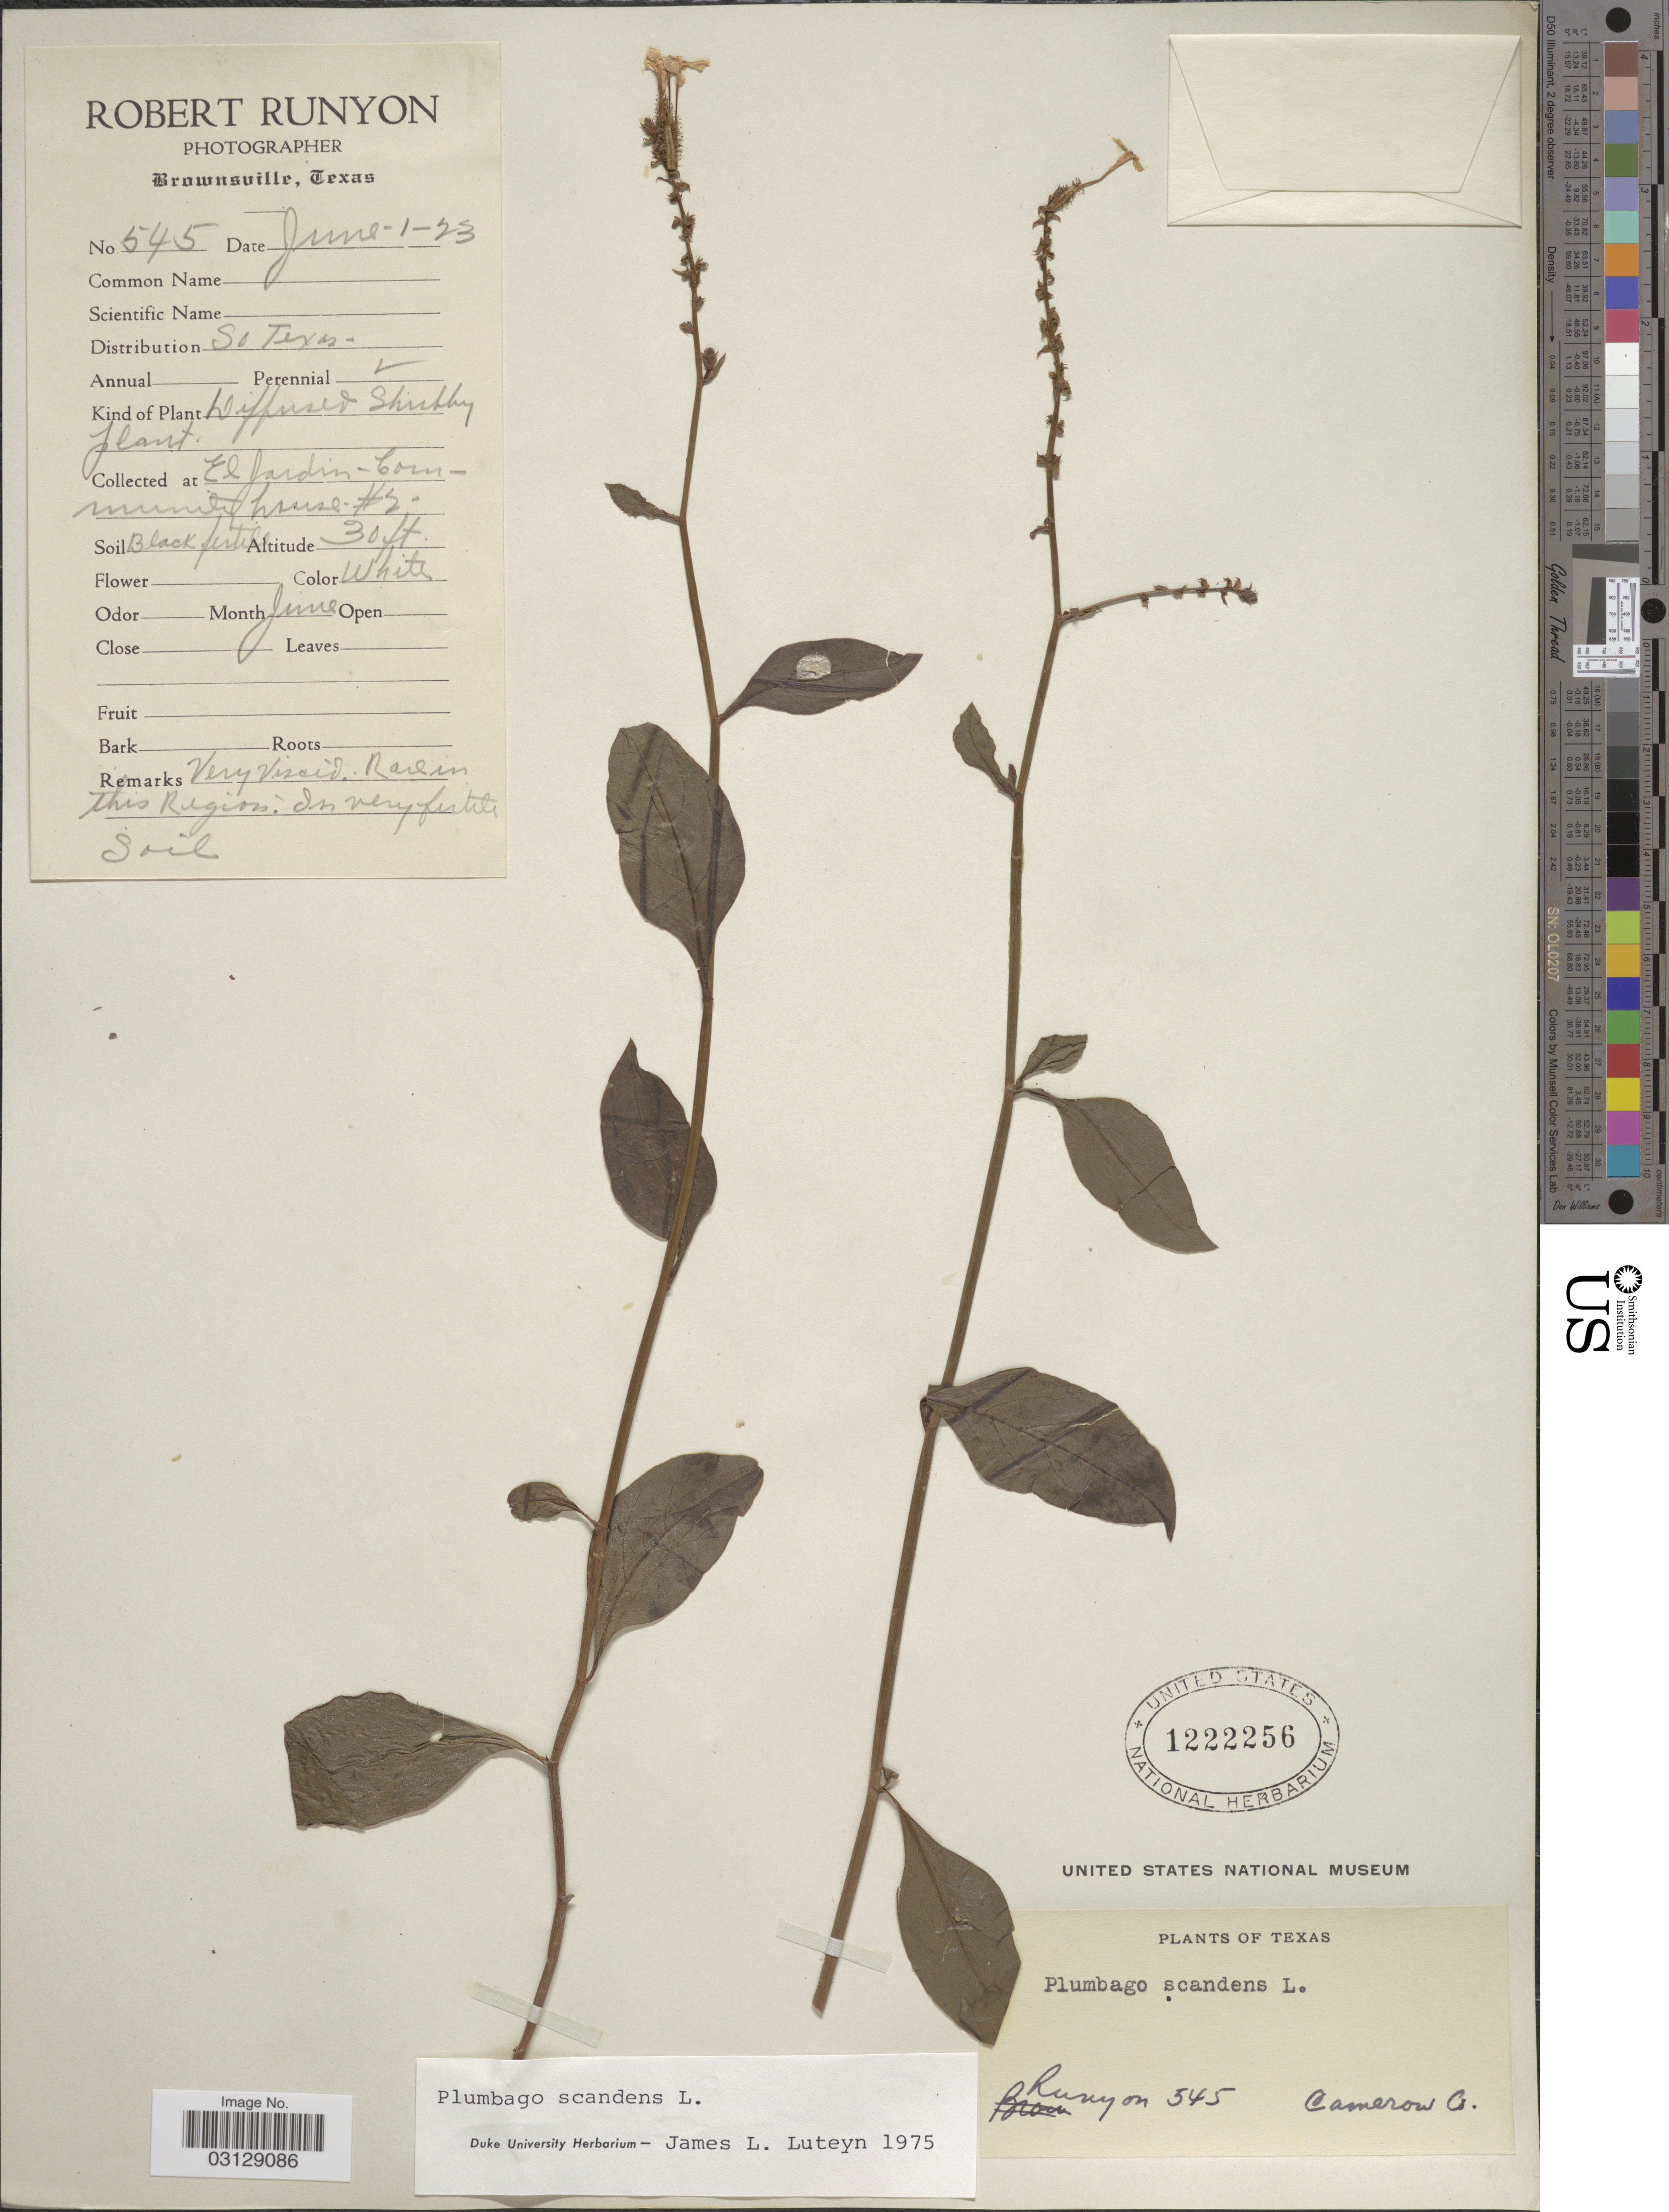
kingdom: Plantae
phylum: Tracheophyta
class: Magnoliopsida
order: Caryophyllales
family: Plumbaginaceae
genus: Plumbago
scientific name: Plumbago scandens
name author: L.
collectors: R. Runyon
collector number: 545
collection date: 1923-06-01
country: United States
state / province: Texas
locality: El Jardin - Community house #2. Cameron Co.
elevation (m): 9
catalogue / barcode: US 1222256